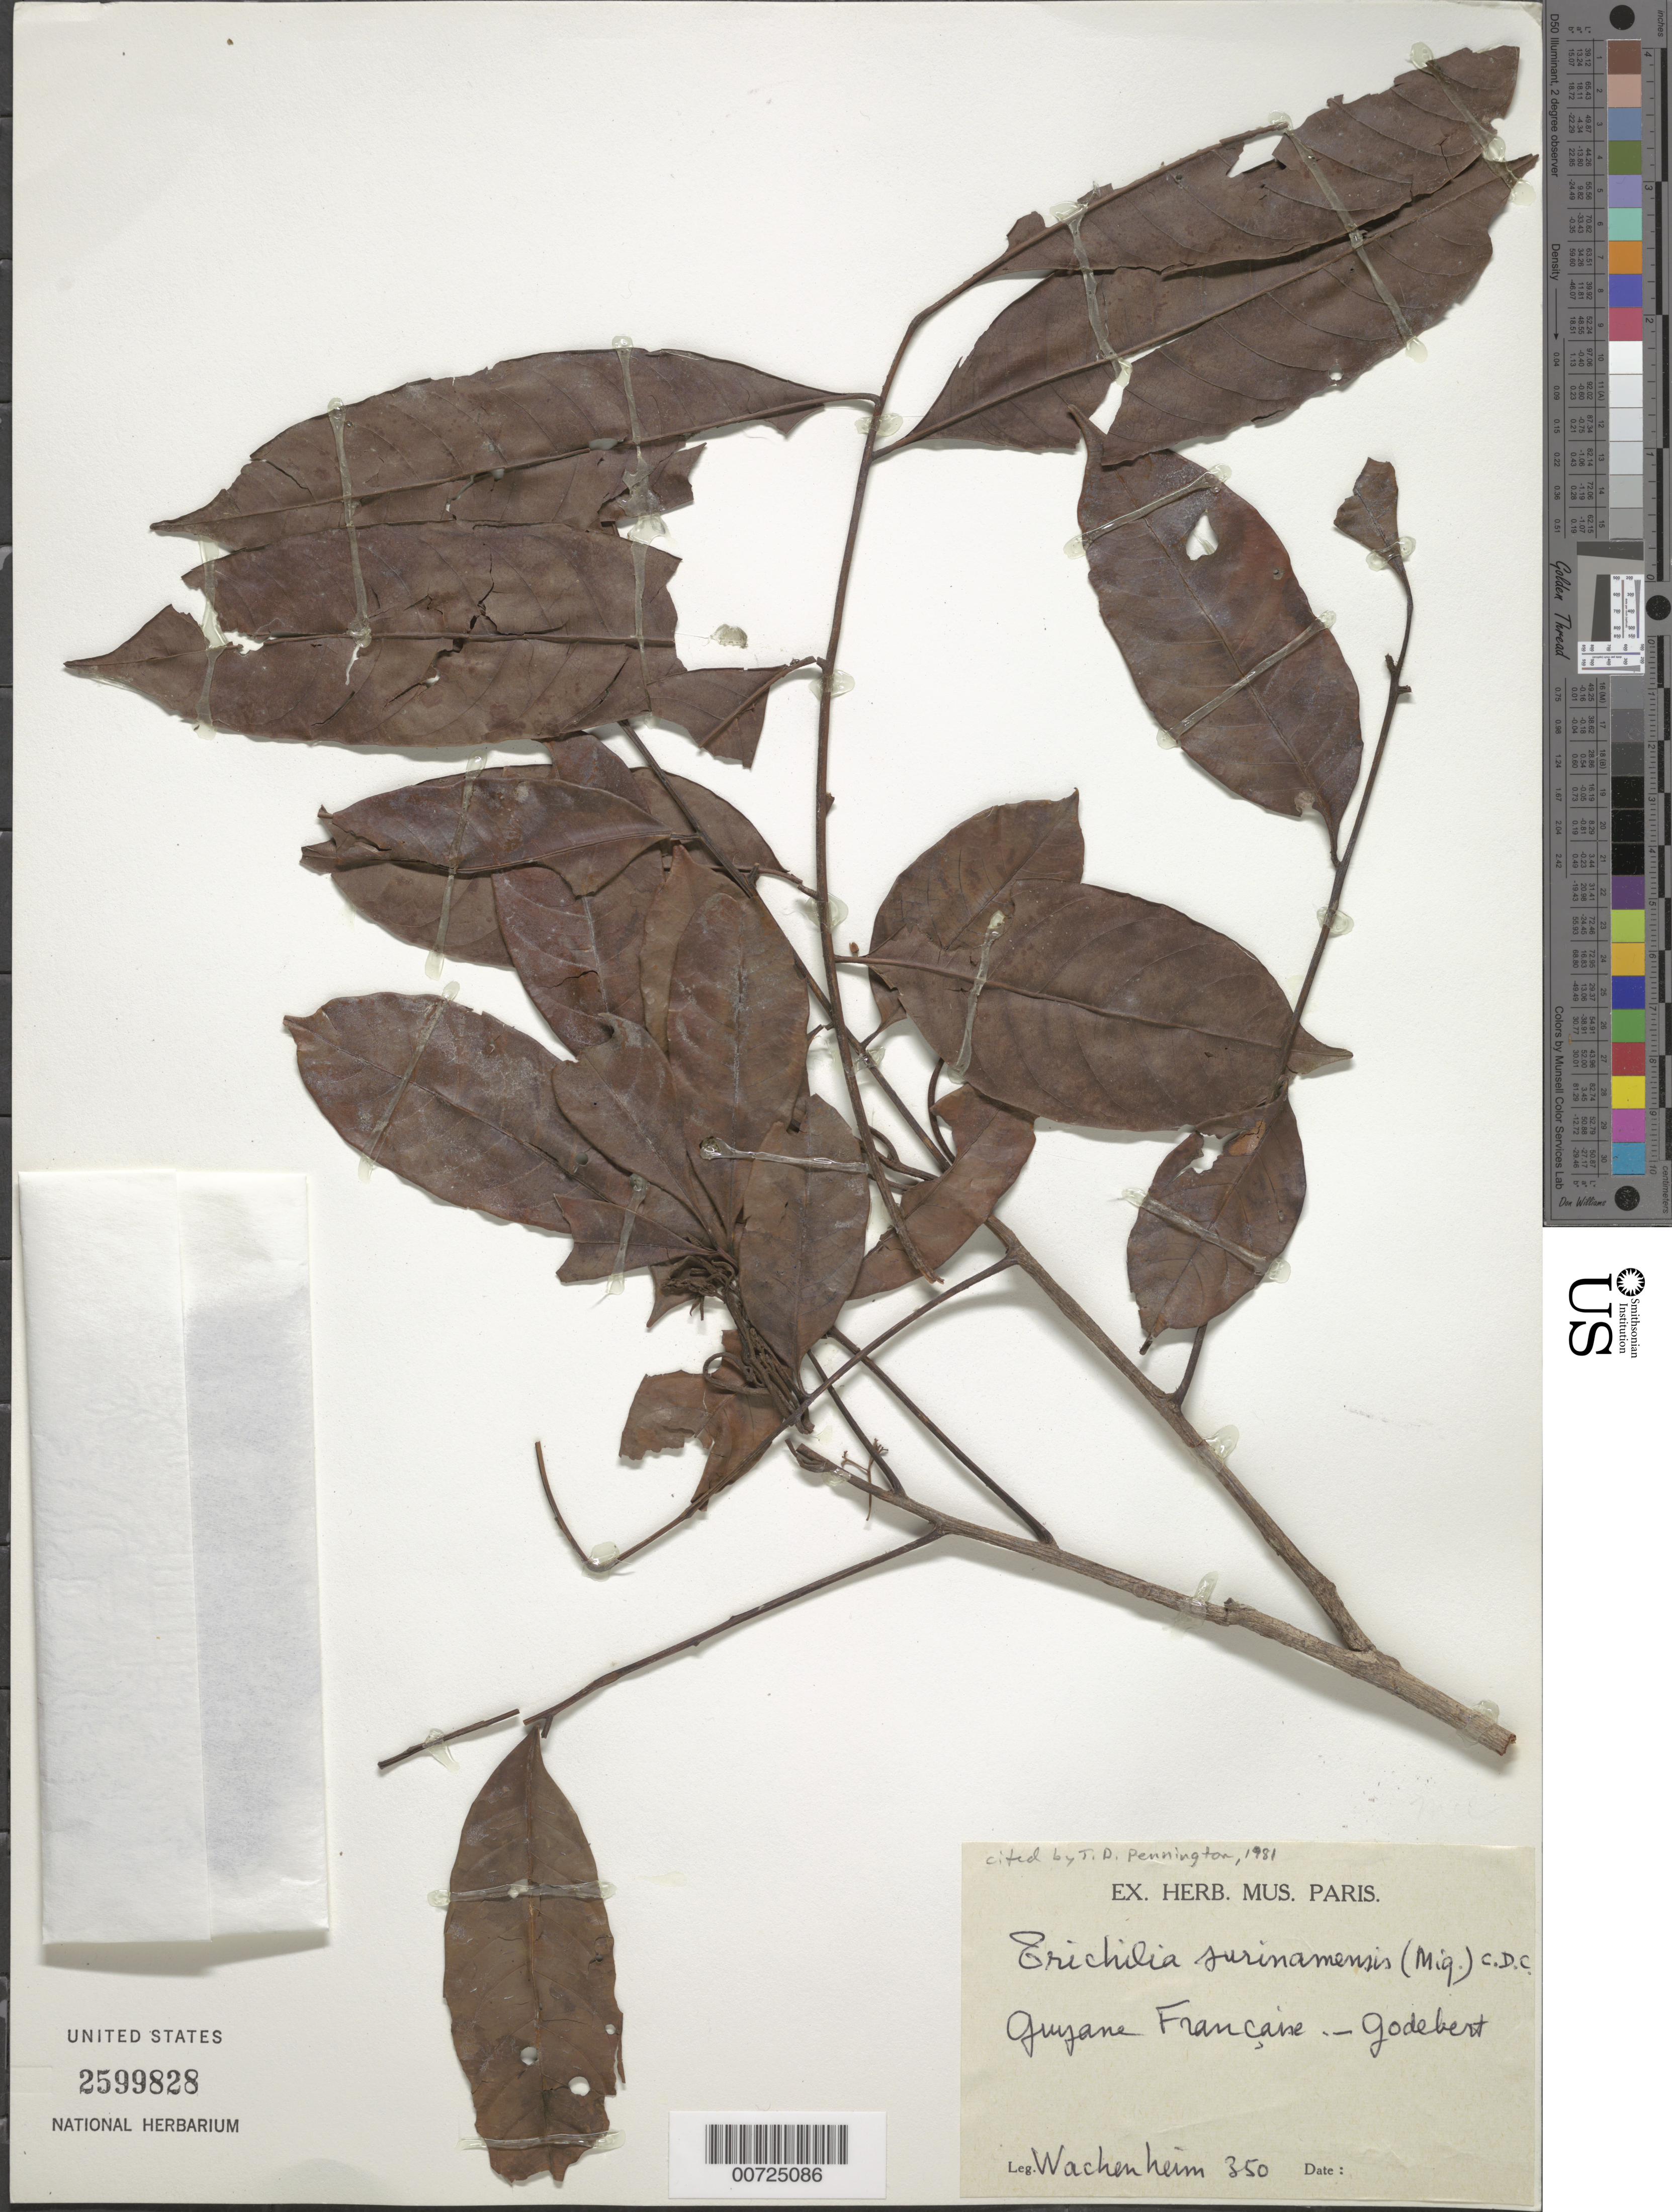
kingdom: Plantae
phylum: Tracheophyta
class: Magnoliopsida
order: Sapindales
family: Meliaceae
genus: Trichilia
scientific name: Trichilia surinamensis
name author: (Miq.) C. DC.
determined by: Pennington, T. D., (K)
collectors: G. Wachenheim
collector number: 350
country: French Guiana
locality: Godebert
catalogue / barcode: US 2599828